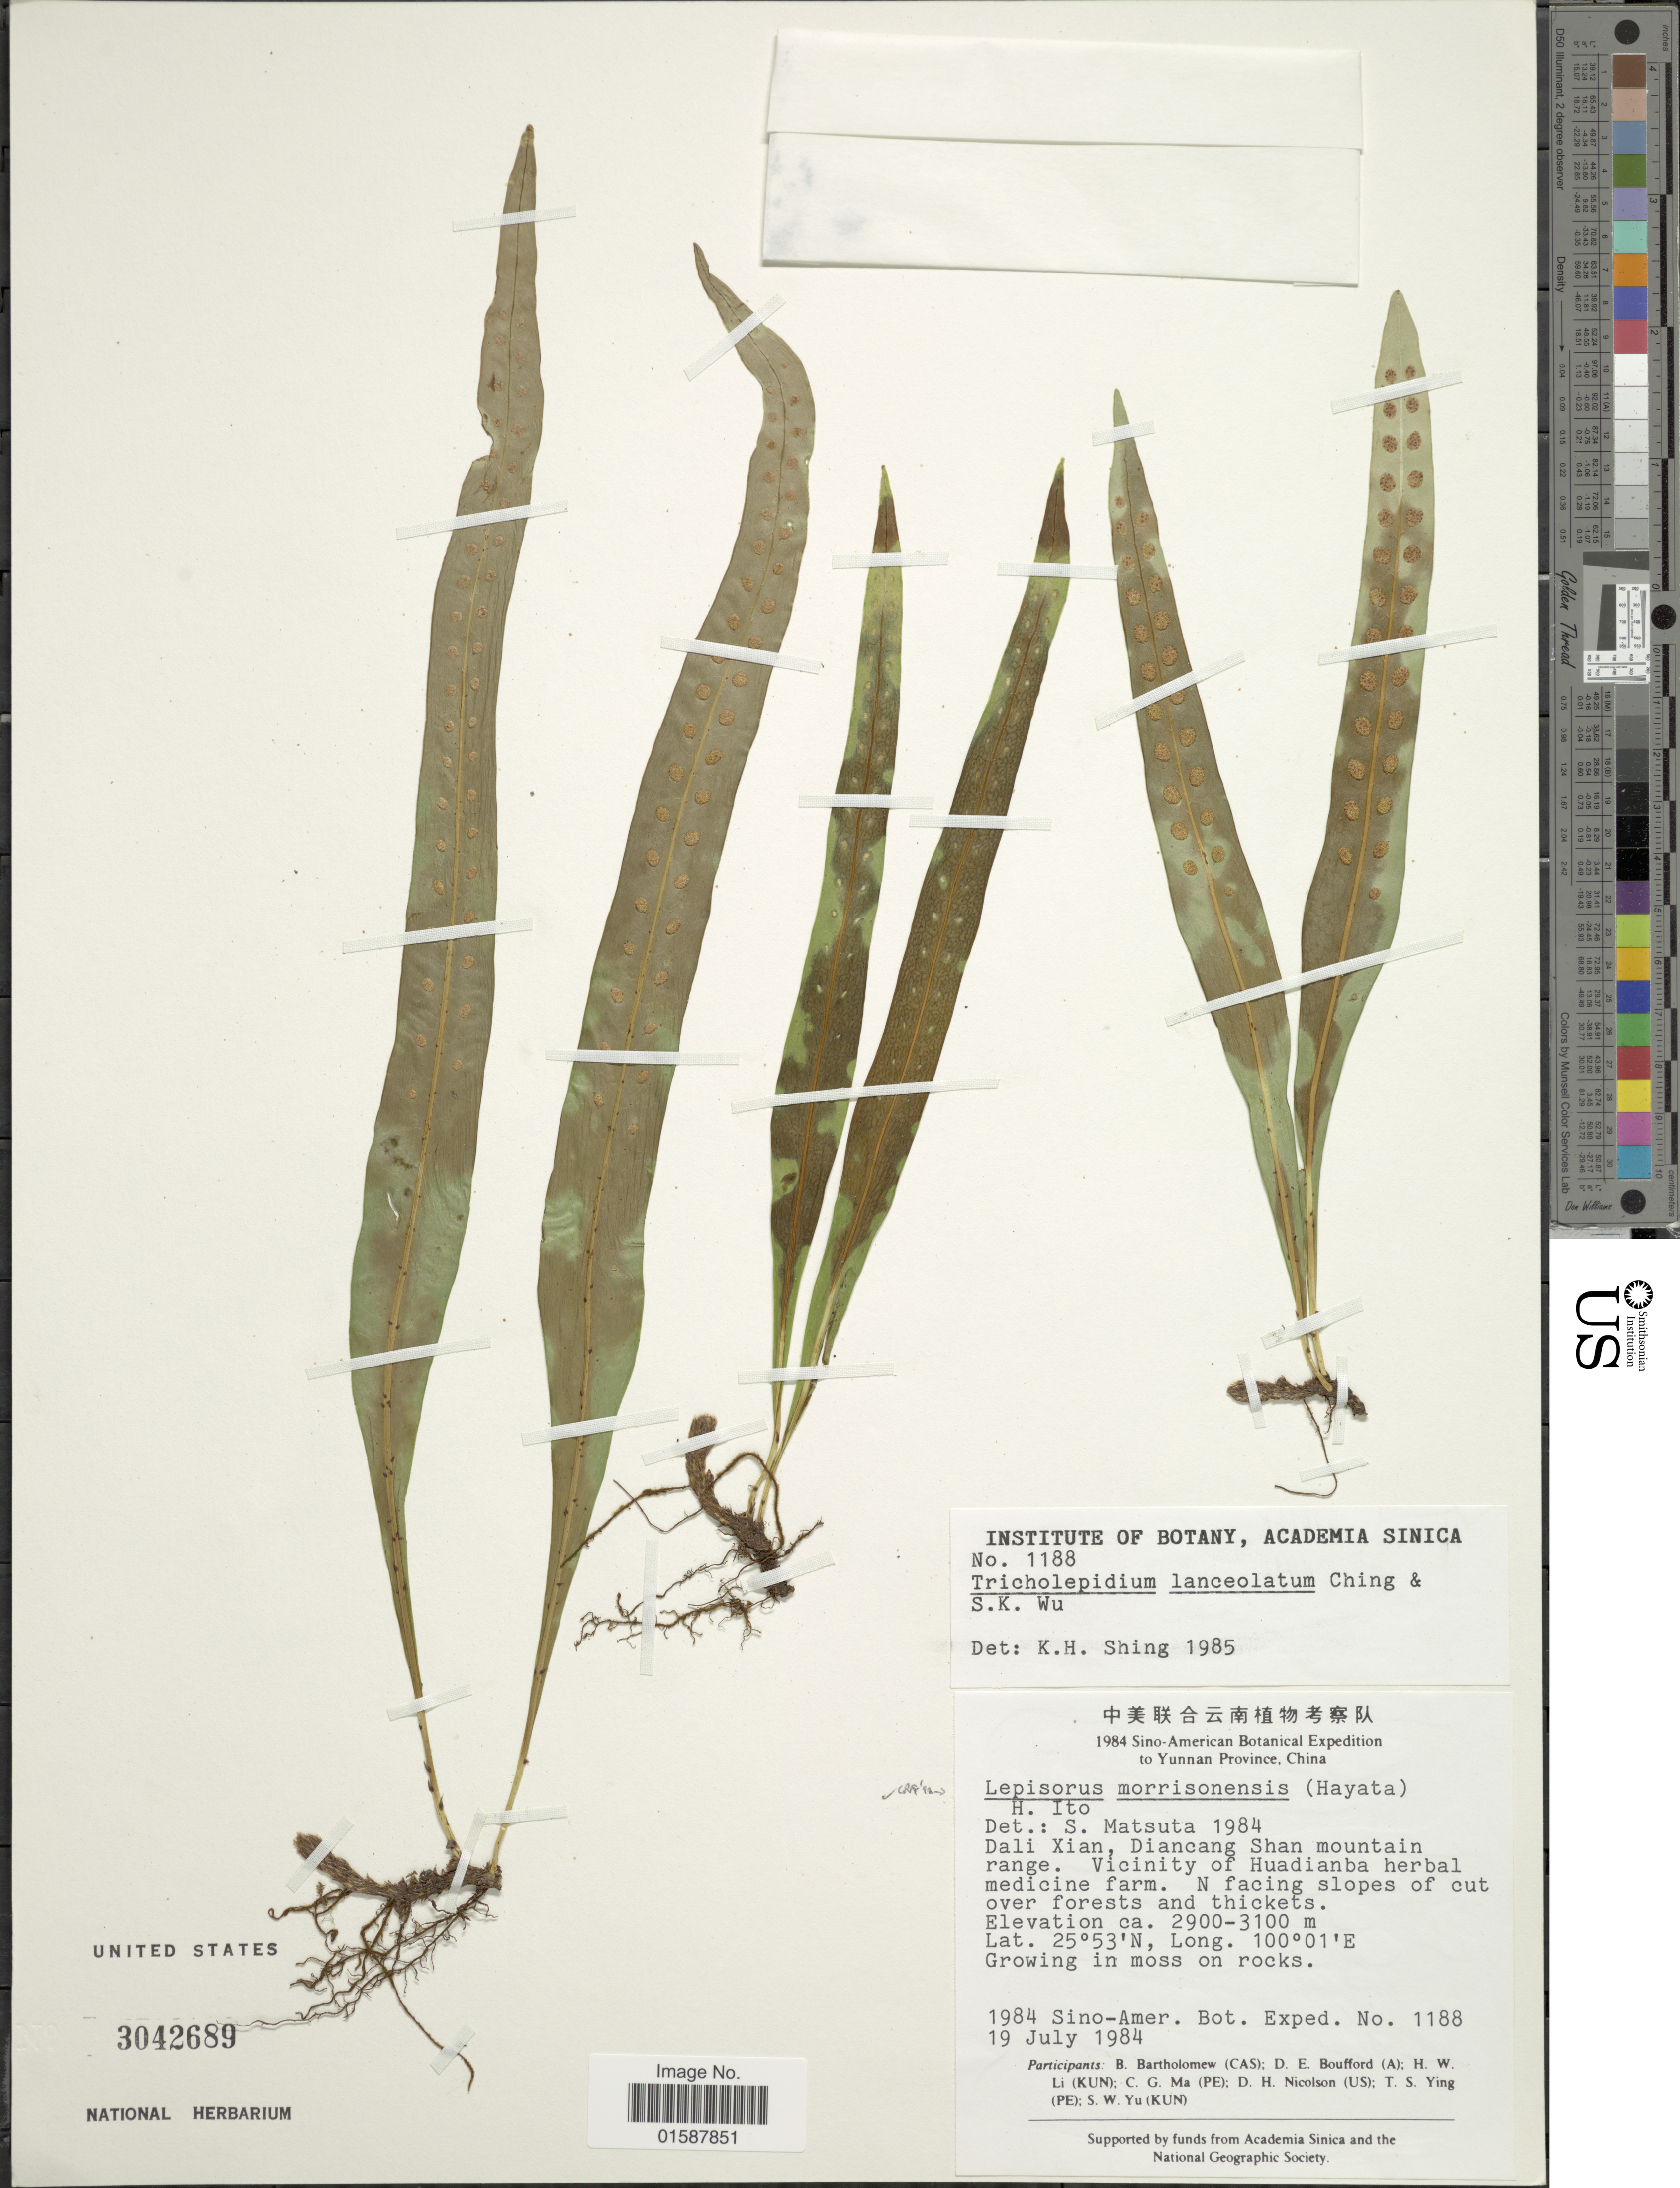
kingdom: Plantae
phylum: Tracheophyta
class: Polypodiopsida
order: Polypodiales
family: Polypodiaceae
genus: Lepisorus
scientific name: Lepisorus morrisonensis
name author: (Hayata) H. Itô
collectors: Sino-Amer. Bot. Exped. 1984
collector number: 1188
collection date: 1984-07-19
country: China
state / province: Yunnan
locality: Dali Xian, Diancang Shan mountain range. Vicinity of Huadianba herbal medicine farm. N facing slopes of cut over forests and thickets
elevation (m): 2900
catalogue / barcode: US 3042689